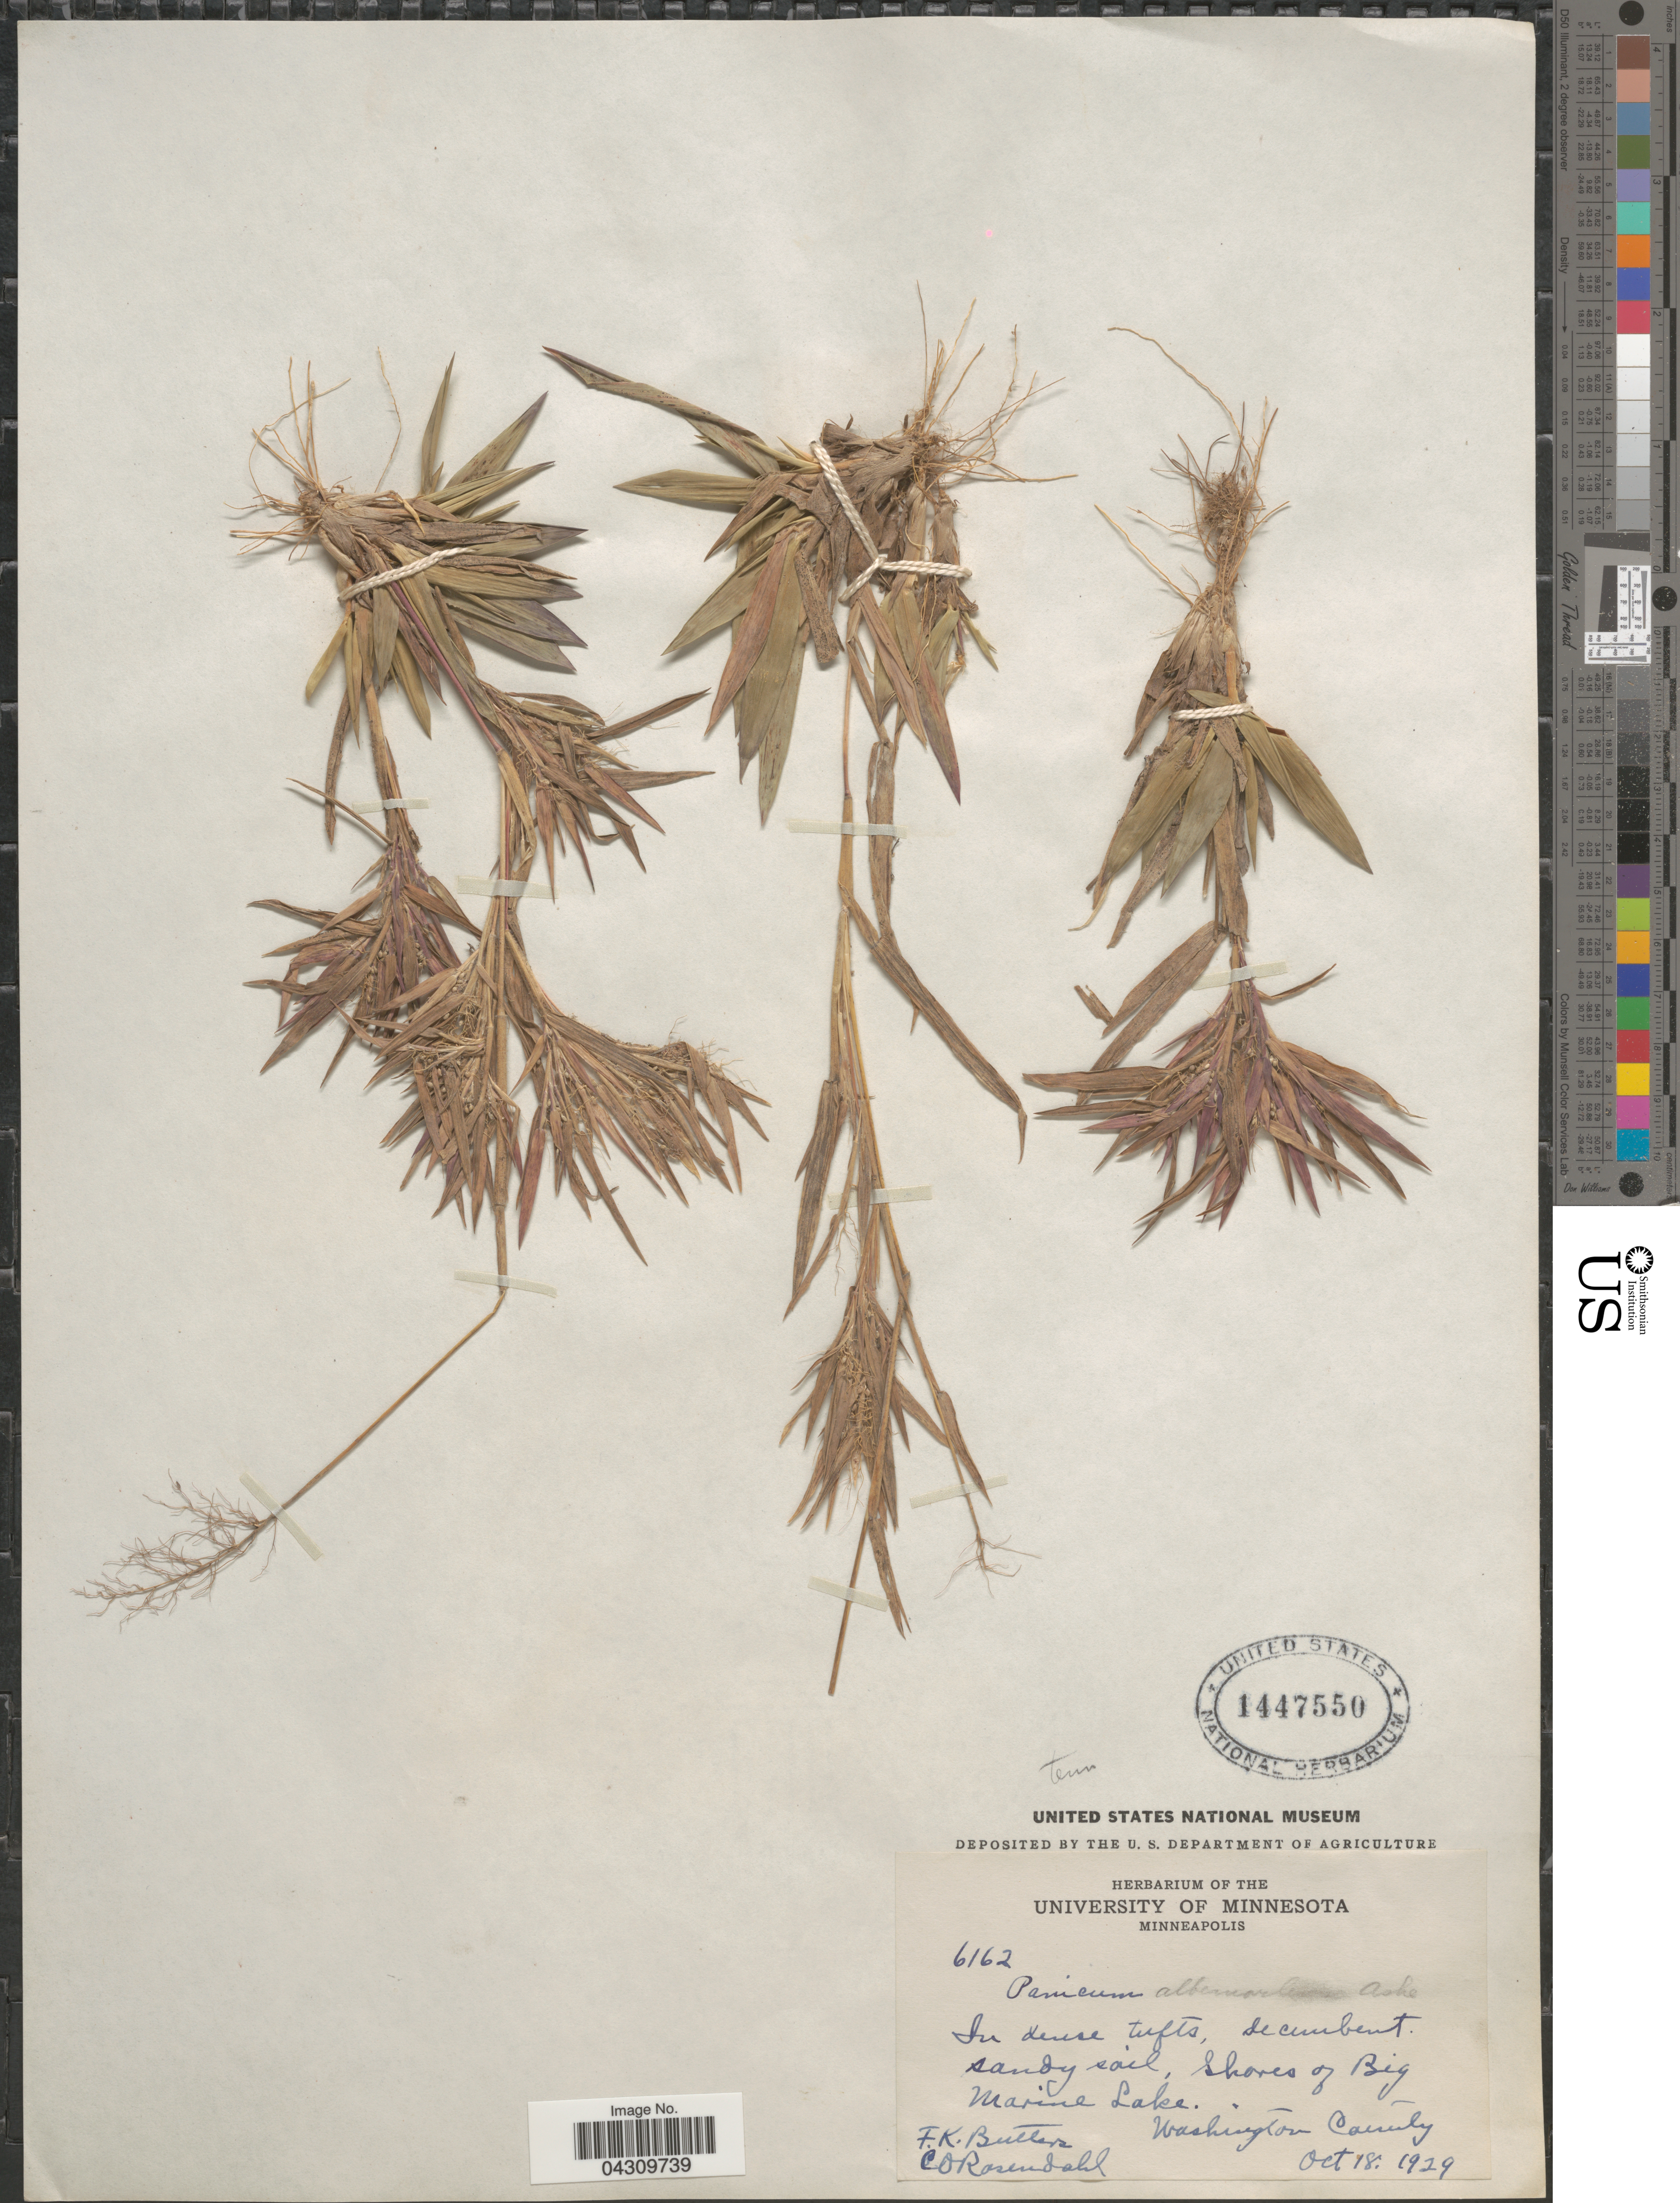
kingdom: Plantae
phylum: Tracheophyta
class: Liliopsida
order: Poales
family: Poaceae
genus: Dichanthelium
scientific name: Dichanthelium acuminatum var. acuminatum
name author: (Sw.) Gould & C.A. Clark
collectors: F. K. Butters & C. O. Rosendahl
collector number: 6162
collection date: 1929-10-18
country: United States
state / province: Minnesota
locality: Sandy soil, Shores of Big Marine Lake. Washington County.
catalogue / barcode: US 1447550